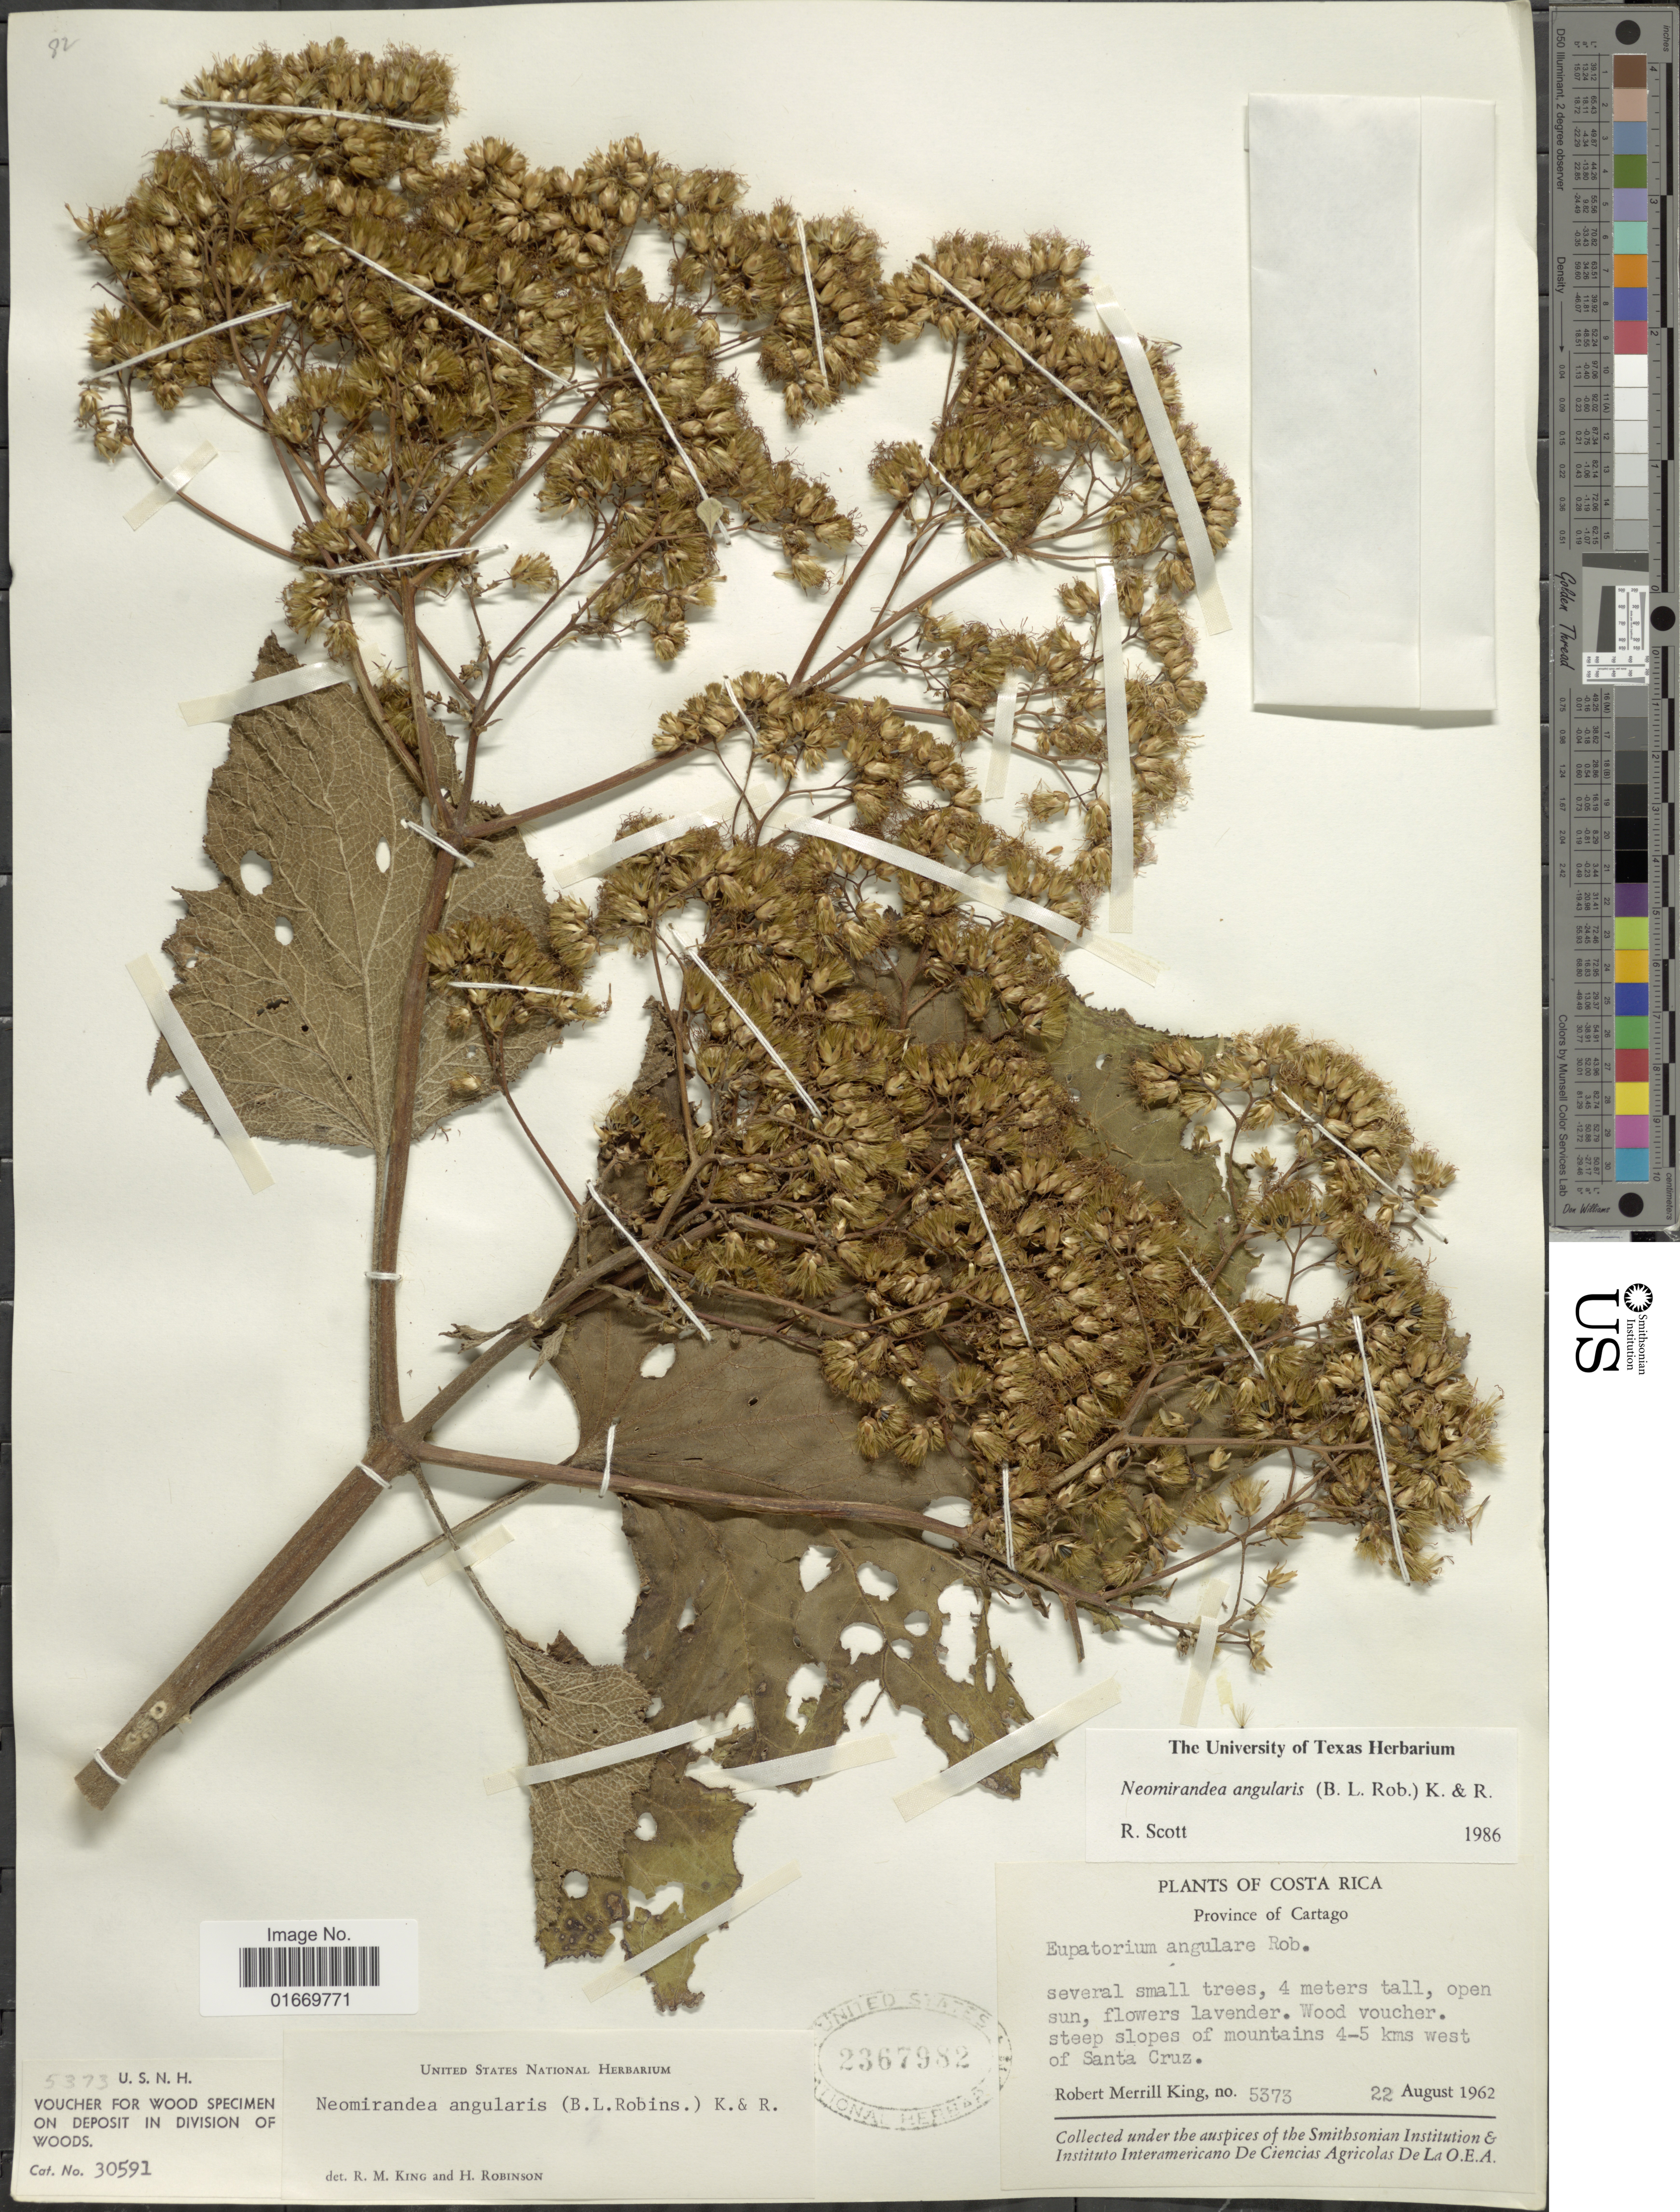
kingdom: Plantae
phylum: Tracheophyta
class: Magnoliopsida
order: Asterales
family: Asteraceae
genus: Neomirandea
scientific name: Neomirandea angularis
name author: (B.L. Rob.) R.M. King & H. Rob.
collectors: R. M. King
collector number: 5373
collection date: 1962-08-22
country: Costa Rica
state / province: Cartago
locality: Costa Rica. Province of Cartago. steep slopes of mountains 4-5 kms west of Santa Cruz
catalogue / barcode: US 2367982